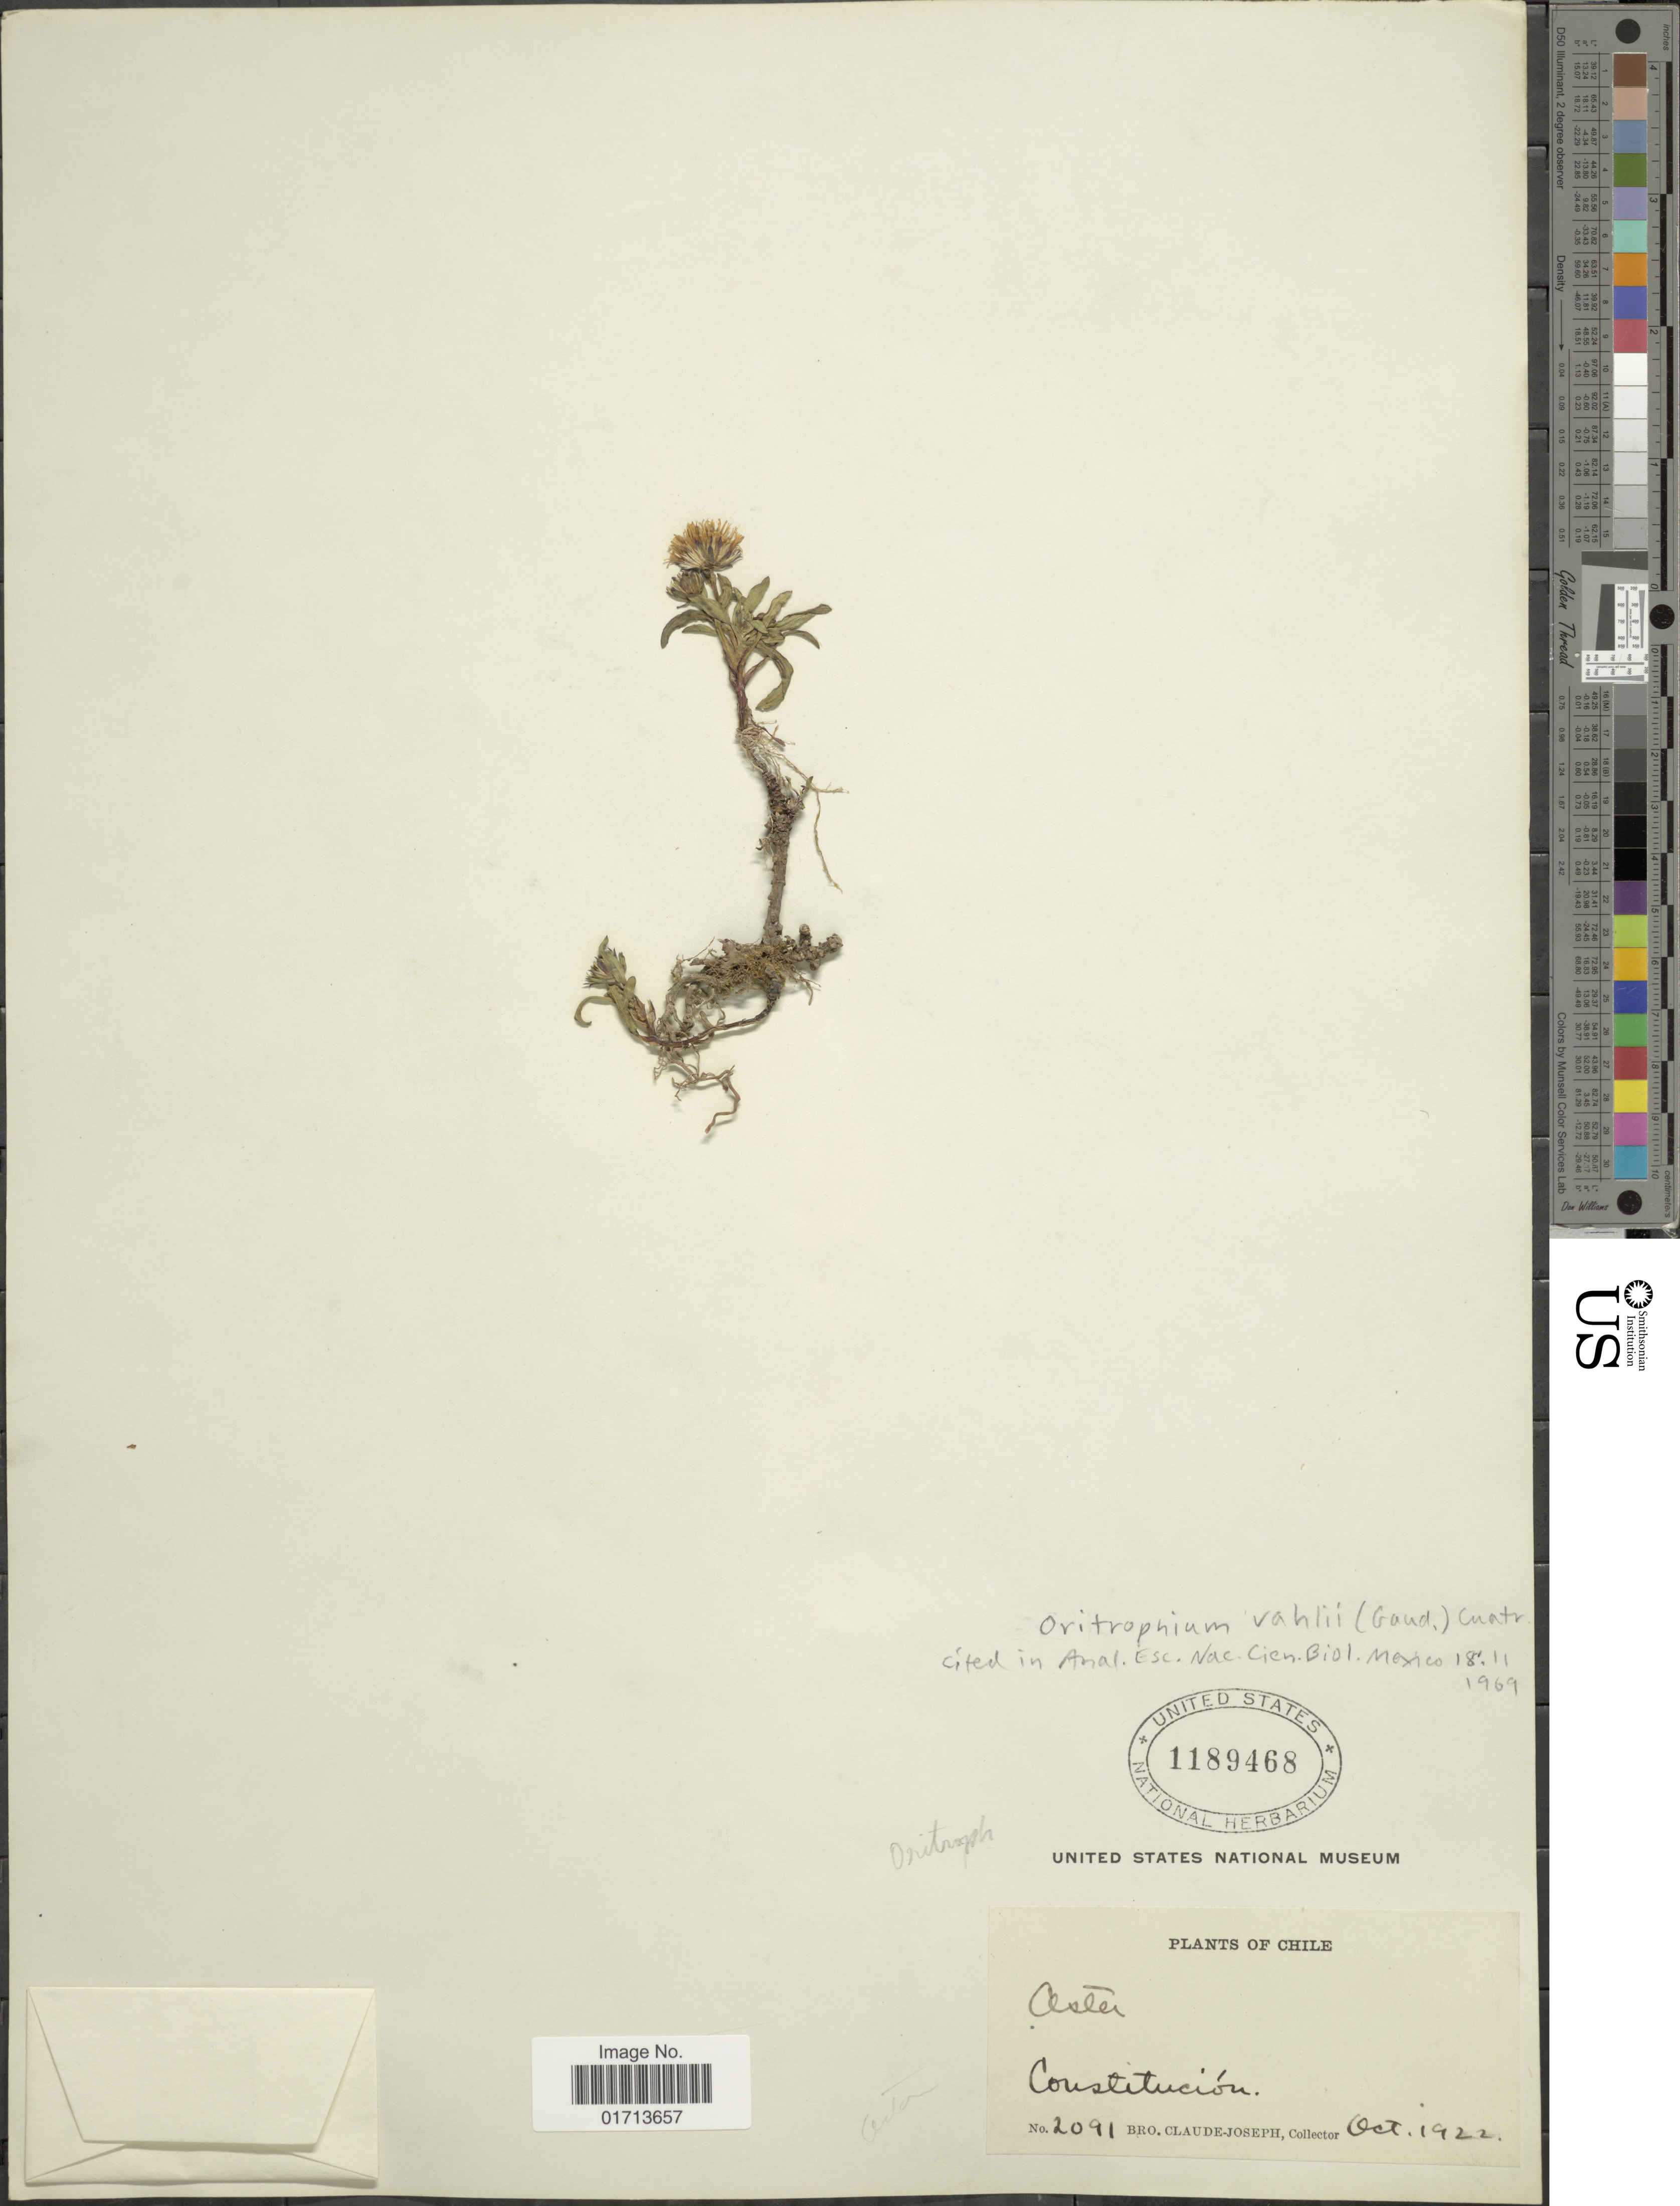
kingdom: Plantae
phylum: Tracheophyta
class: Magnoliopsida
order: Asterales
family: Asteraceae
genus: Oritrophium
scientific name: Oritrophium vahlii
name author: (Gaudich.) Cuatrec.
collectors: Bro. Claude-Joseph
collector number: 2091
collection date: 1922-10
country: Chile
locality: Concepcion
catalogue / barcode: US 1189468